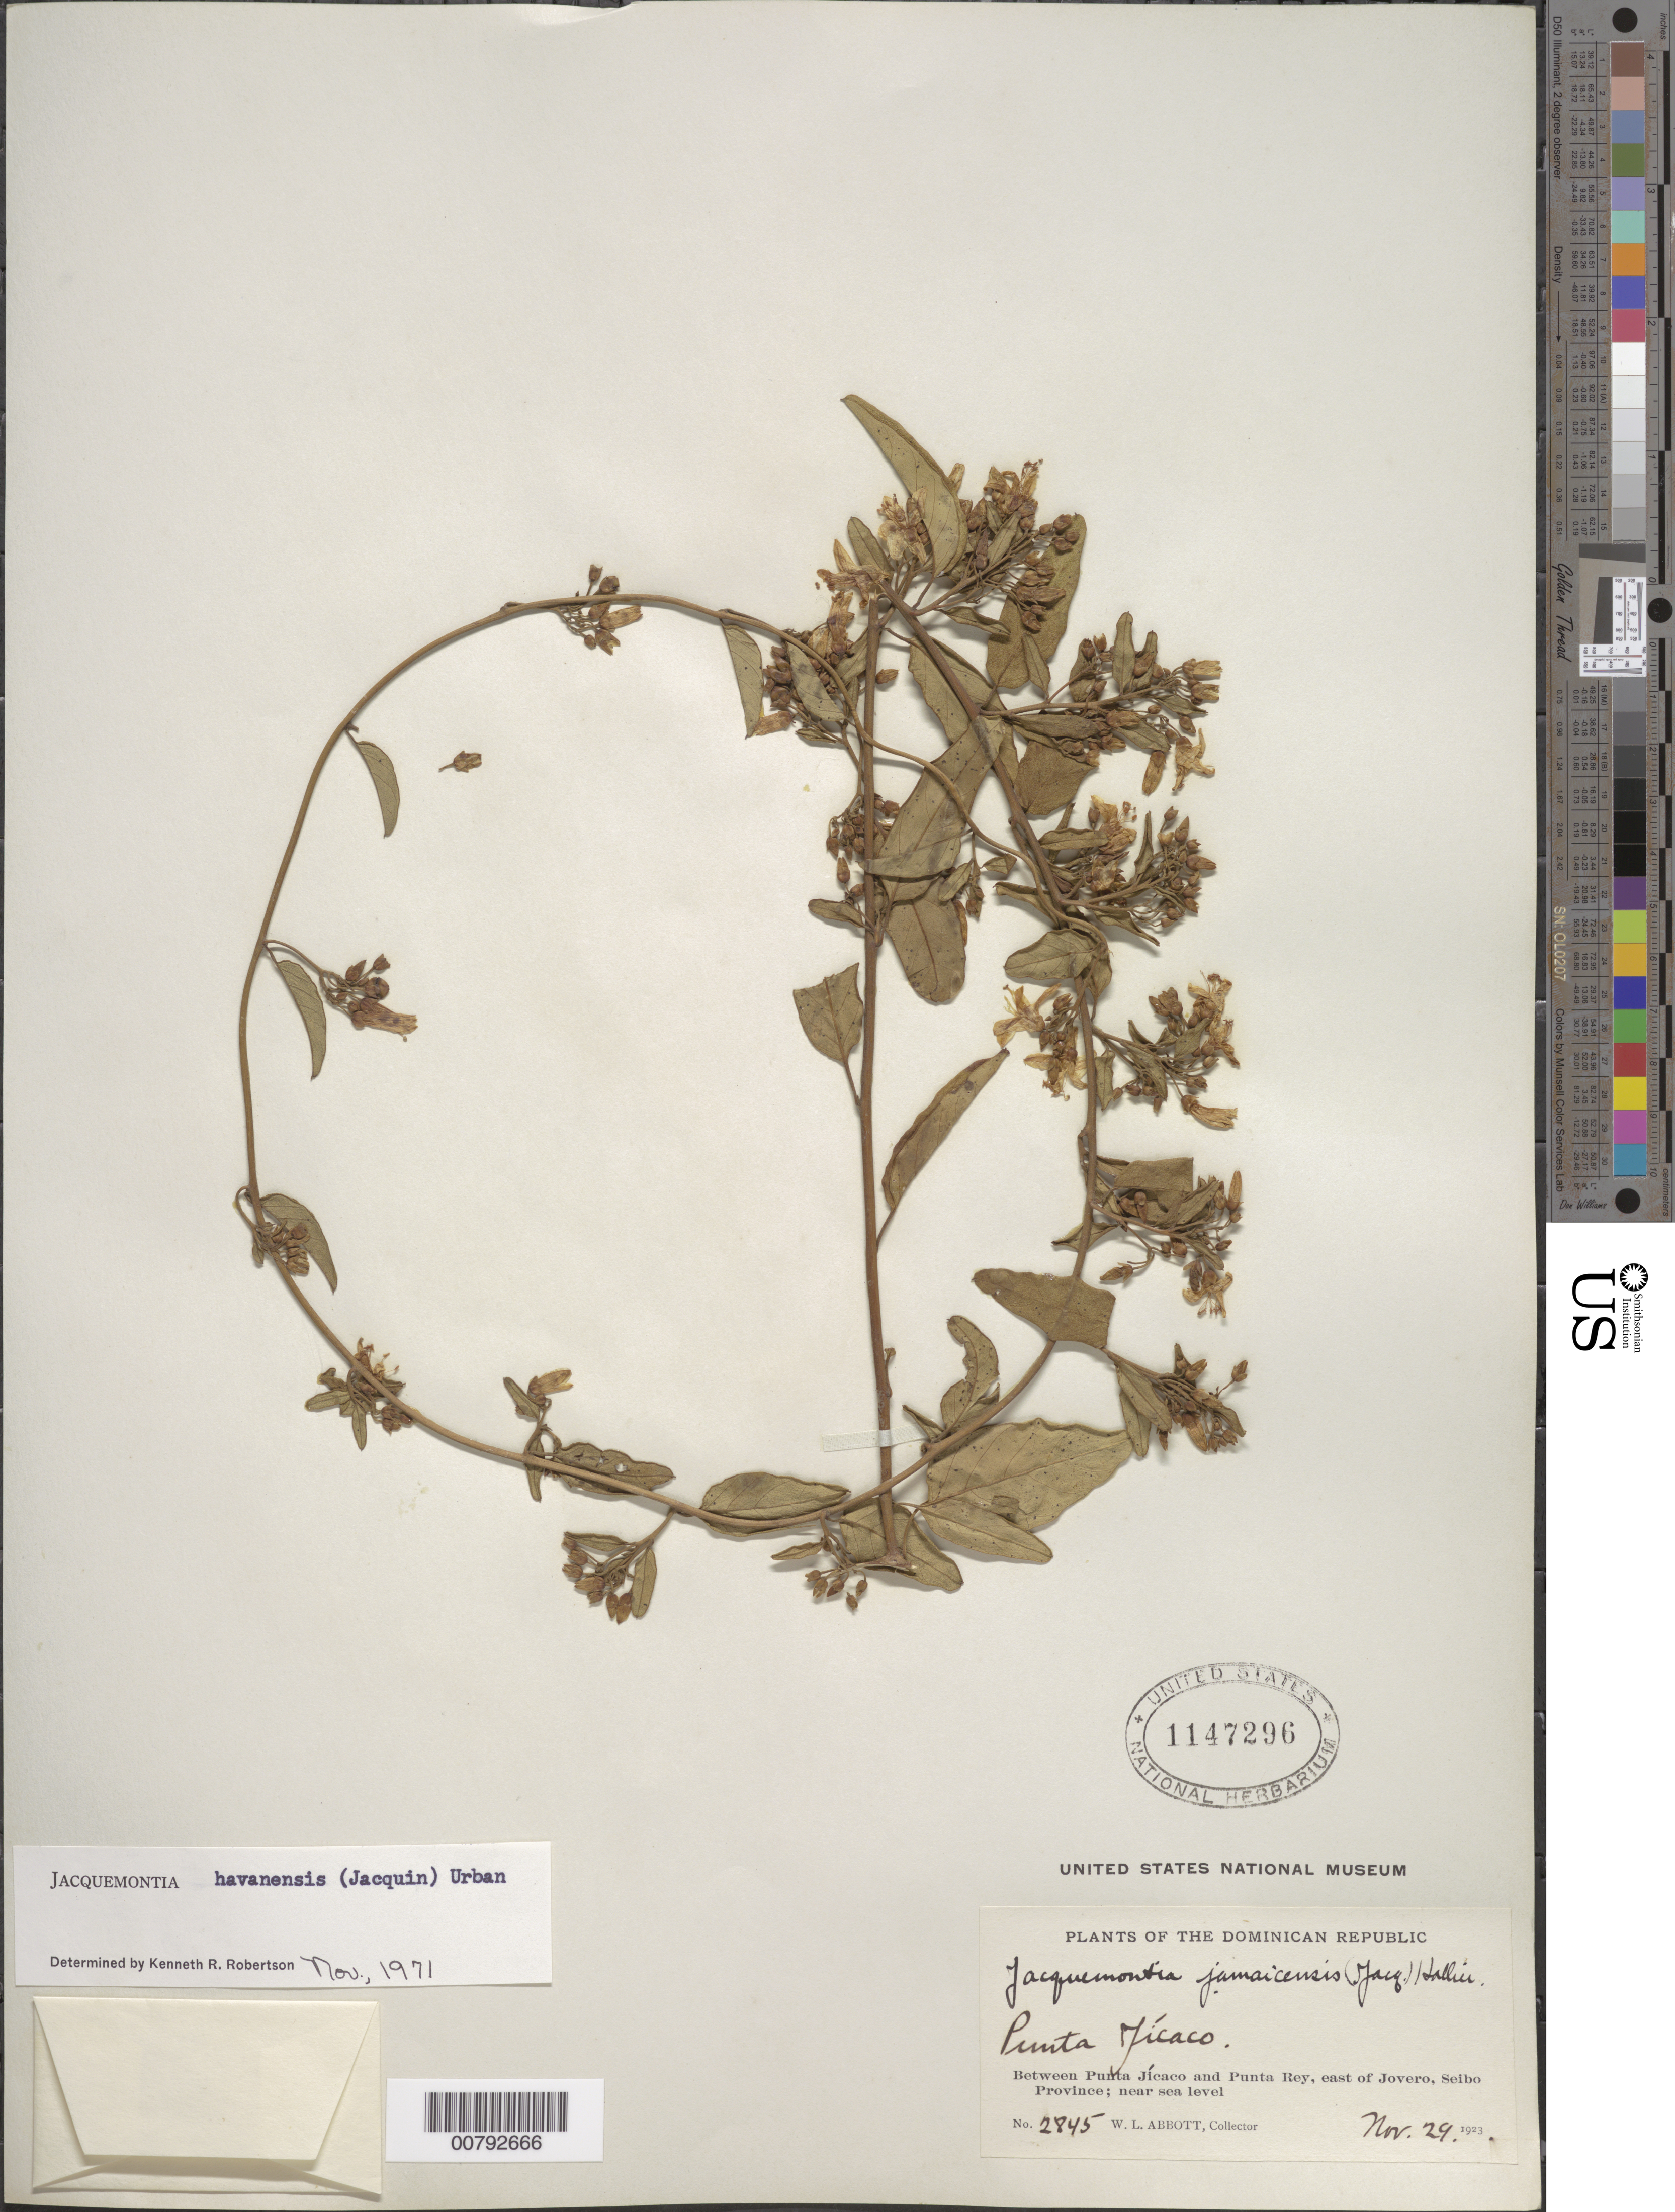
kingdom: Plantae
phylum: Tracheophyta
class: Magnoliopsida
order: Solanales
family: Convolvulaceae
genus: Jacquemontia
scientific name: Jacquemontia havanensis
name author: (Jacq.) Urb.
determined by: Robertson, K. R.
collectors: W. L. Abbott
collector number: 2845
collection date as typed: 29 Nov 1923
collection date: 1923-11-29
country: Dominican Republic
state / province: El Seibo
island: Hispaniola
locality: East of Jovero, between Punta Jícaro and Punta Rey; near sea level.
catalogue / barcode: US 1147296